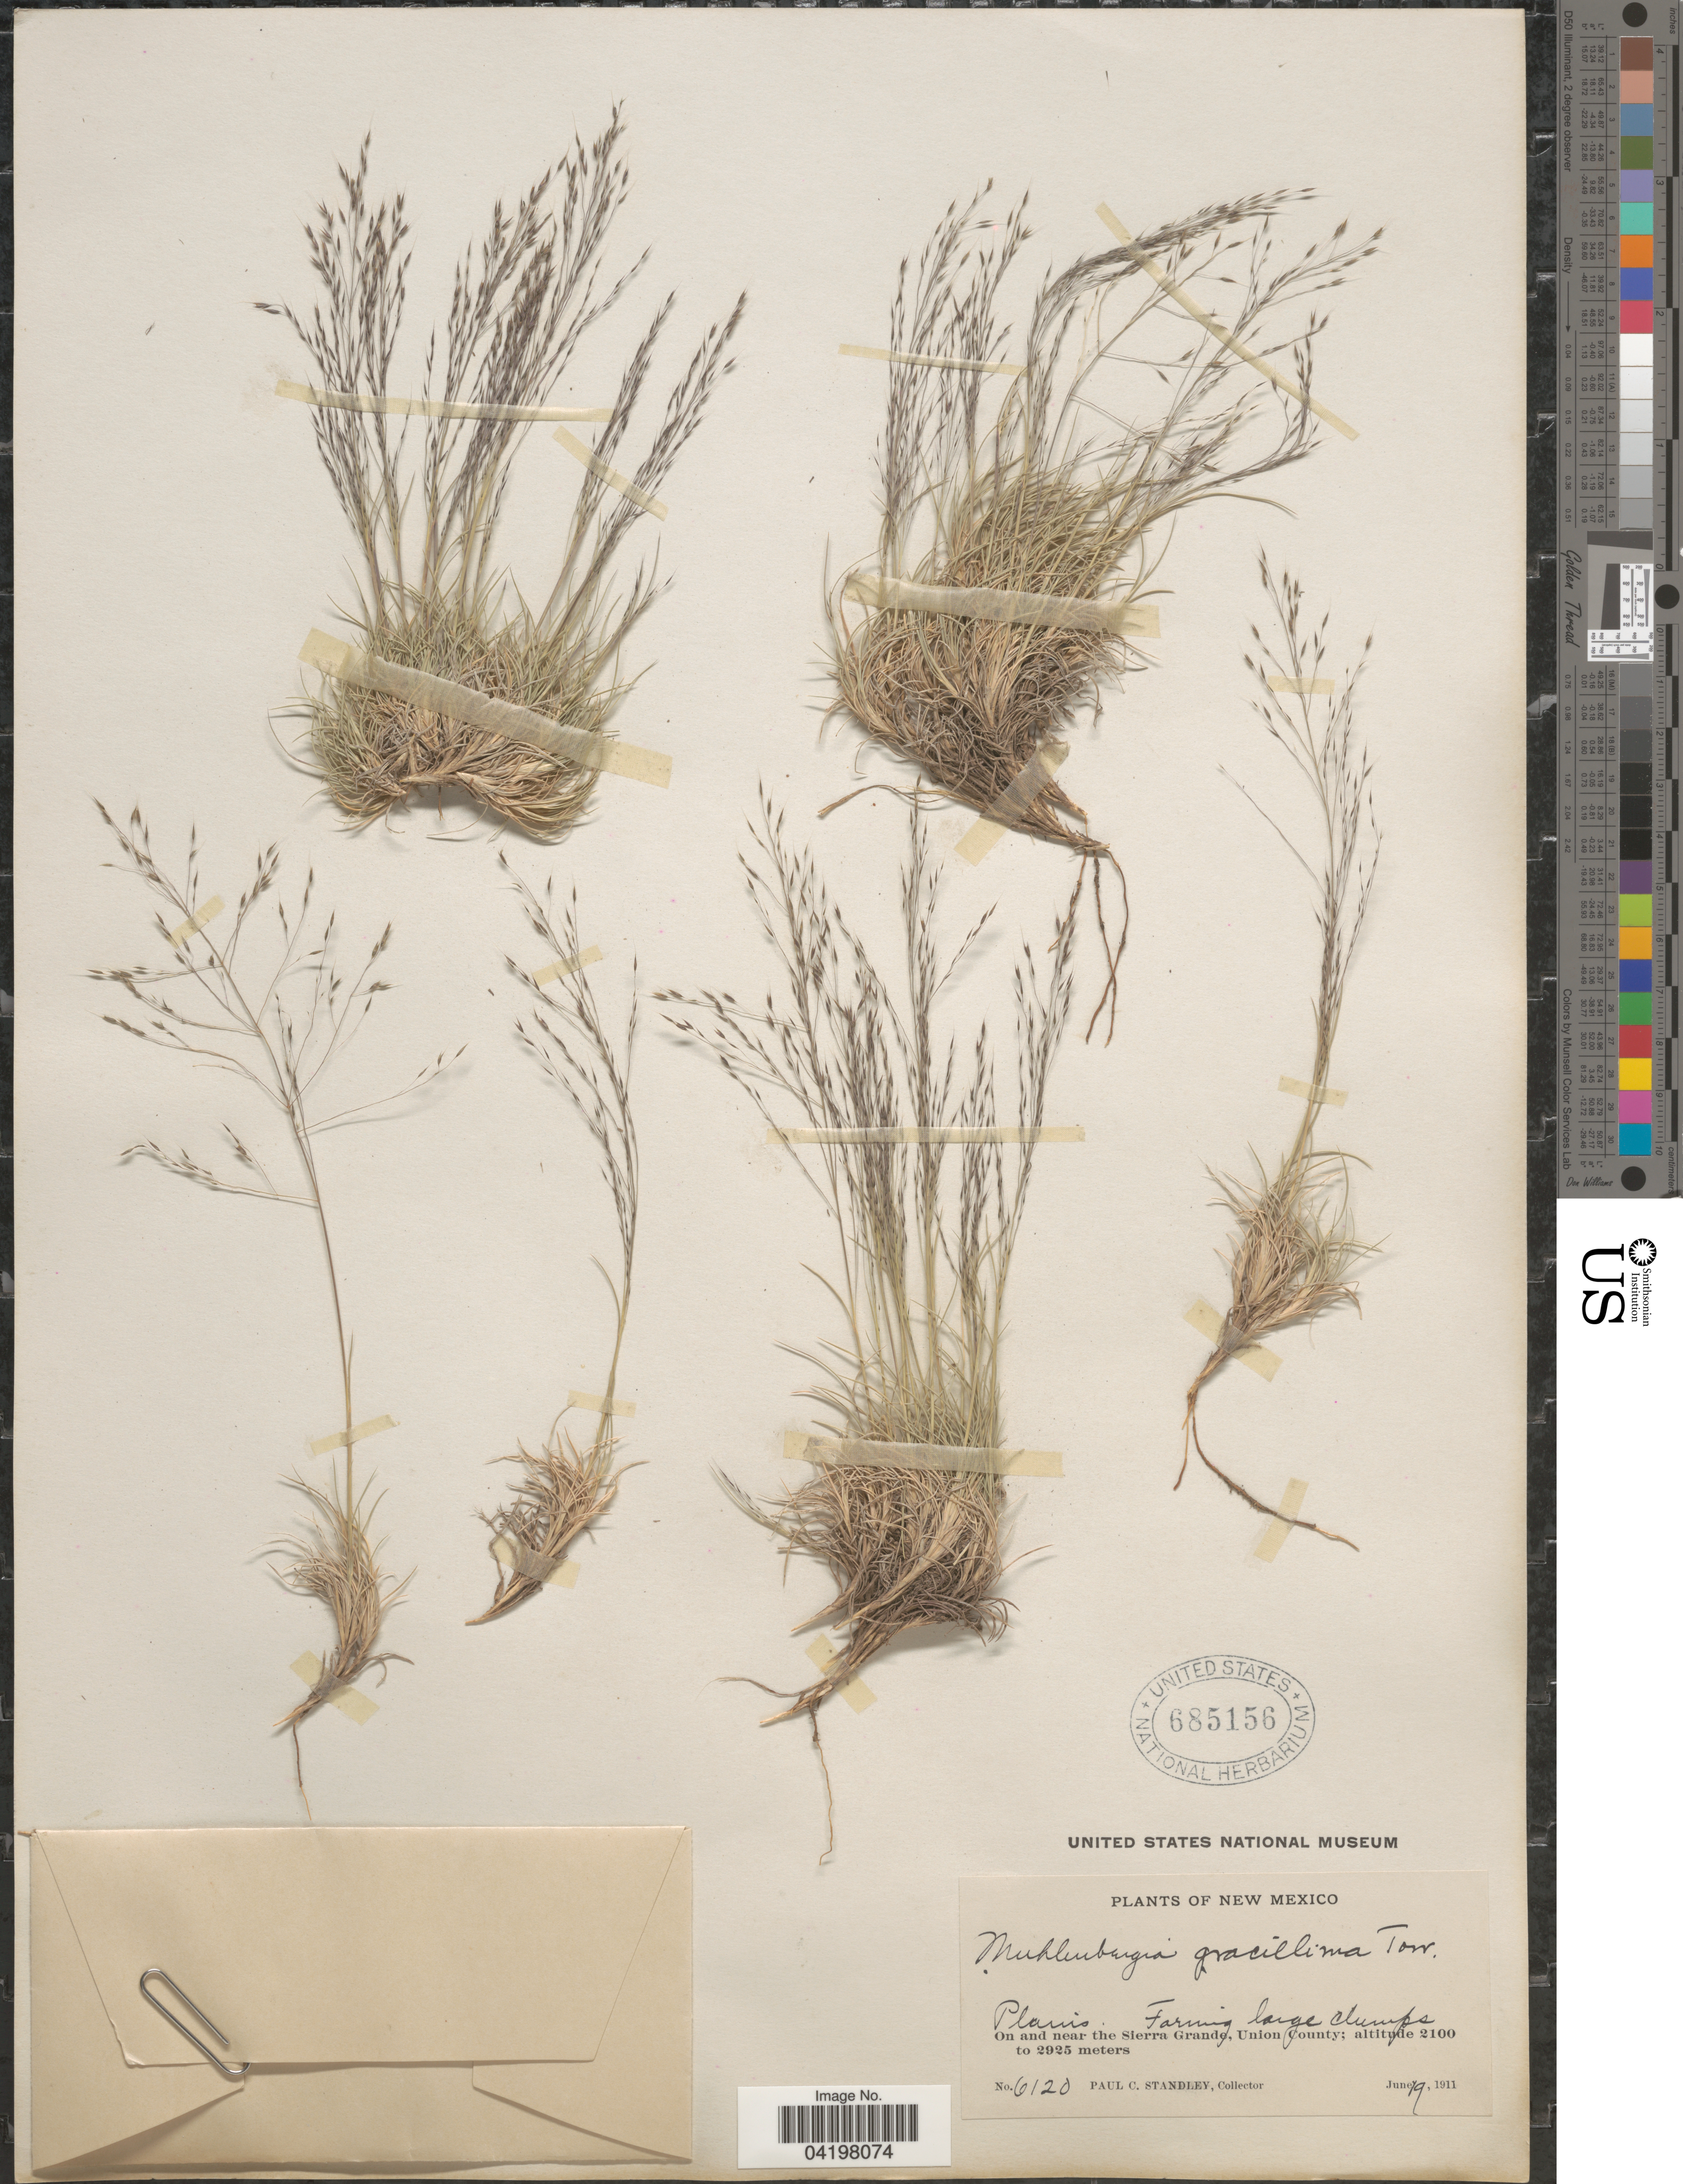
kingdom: Plantae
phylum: Tracheophyta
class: Liliopsida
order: Poales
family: Poaceae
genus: Muhlenbergia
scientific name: Muhlenbergia torreyi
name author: (Kunth) Hitchc. ex Bush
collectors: P. C. Standley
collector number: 6120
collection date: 1911-06-19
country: United States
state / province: New Mexico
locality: On and near the Sierra Grande, Union County.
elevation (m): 2100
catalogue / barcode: US 685156